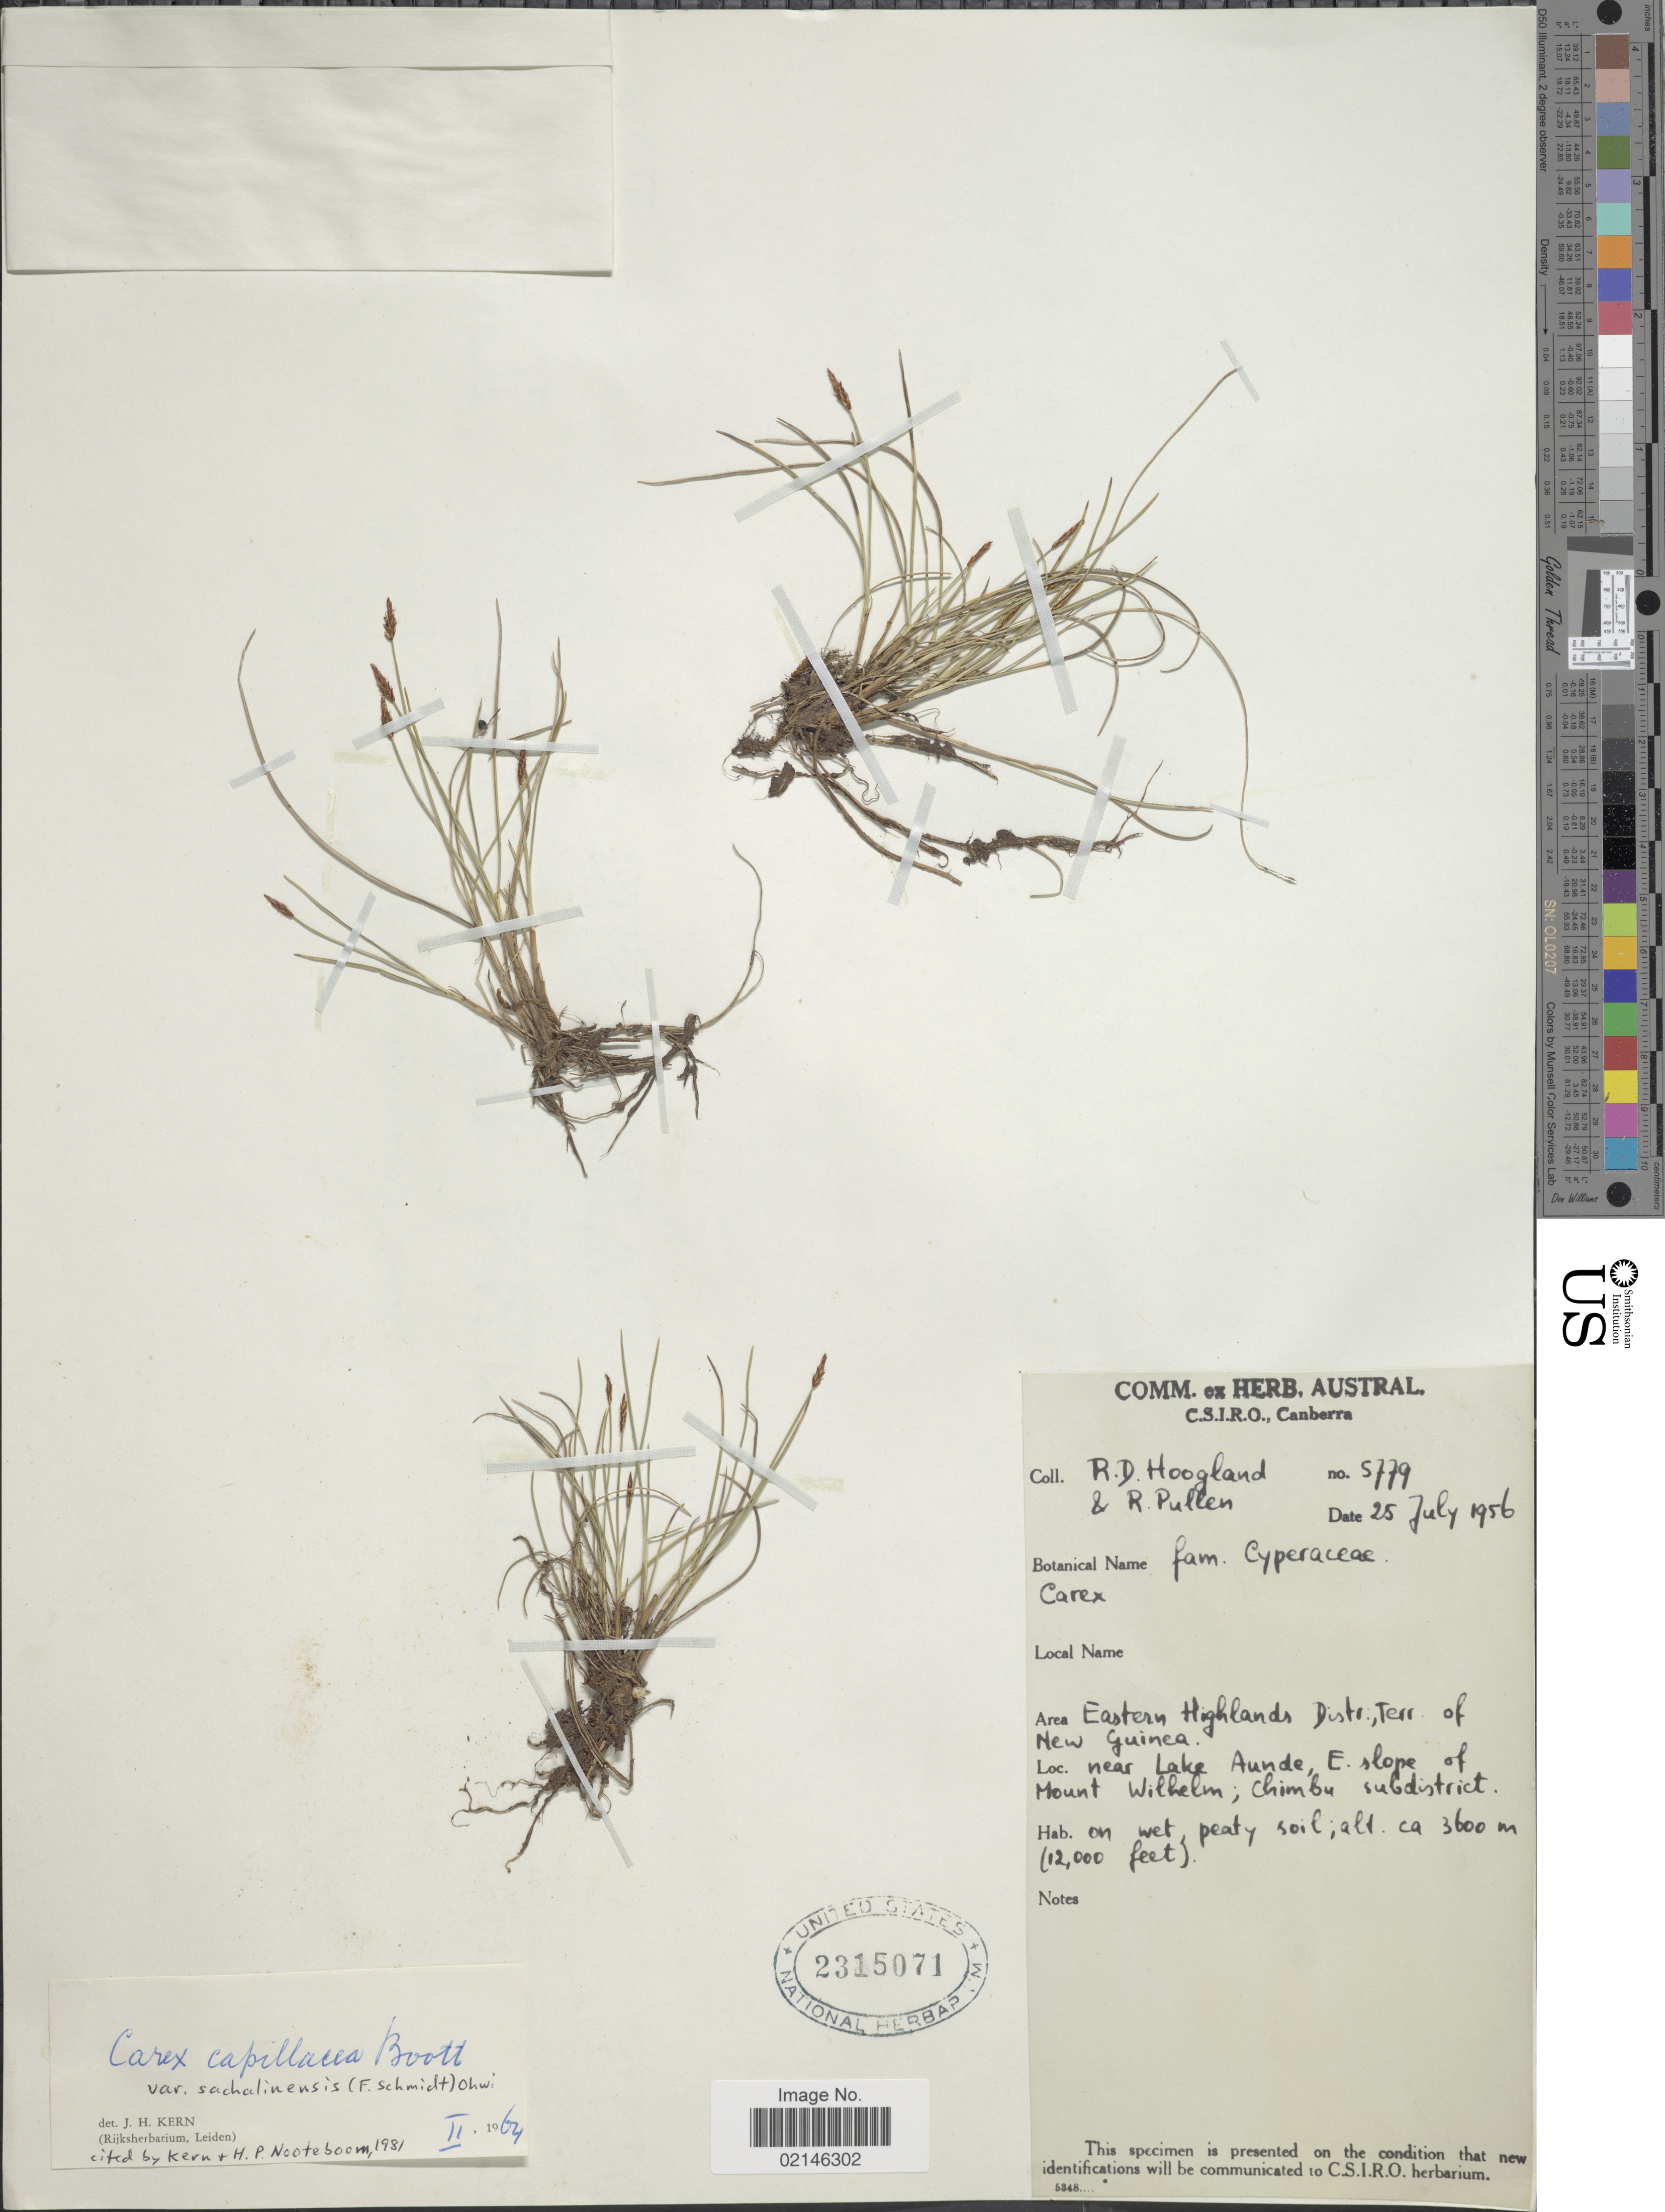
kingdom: Plantae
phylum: Tracheophyta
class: Liliopsida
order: Poales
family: Cyperaceae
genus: Carex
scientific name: Carex capillacea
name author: Boott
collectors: R. D. Hoogland & R. Pullen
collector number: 5779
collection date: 1956-07-25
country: Papua New Guinea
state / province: Chimbu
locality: Eastern Highlands Distr., Terr. of New Guinea. near Lake Aunde, E. slope Mount Wilhelm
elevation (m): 3600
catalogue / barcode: US 2315071